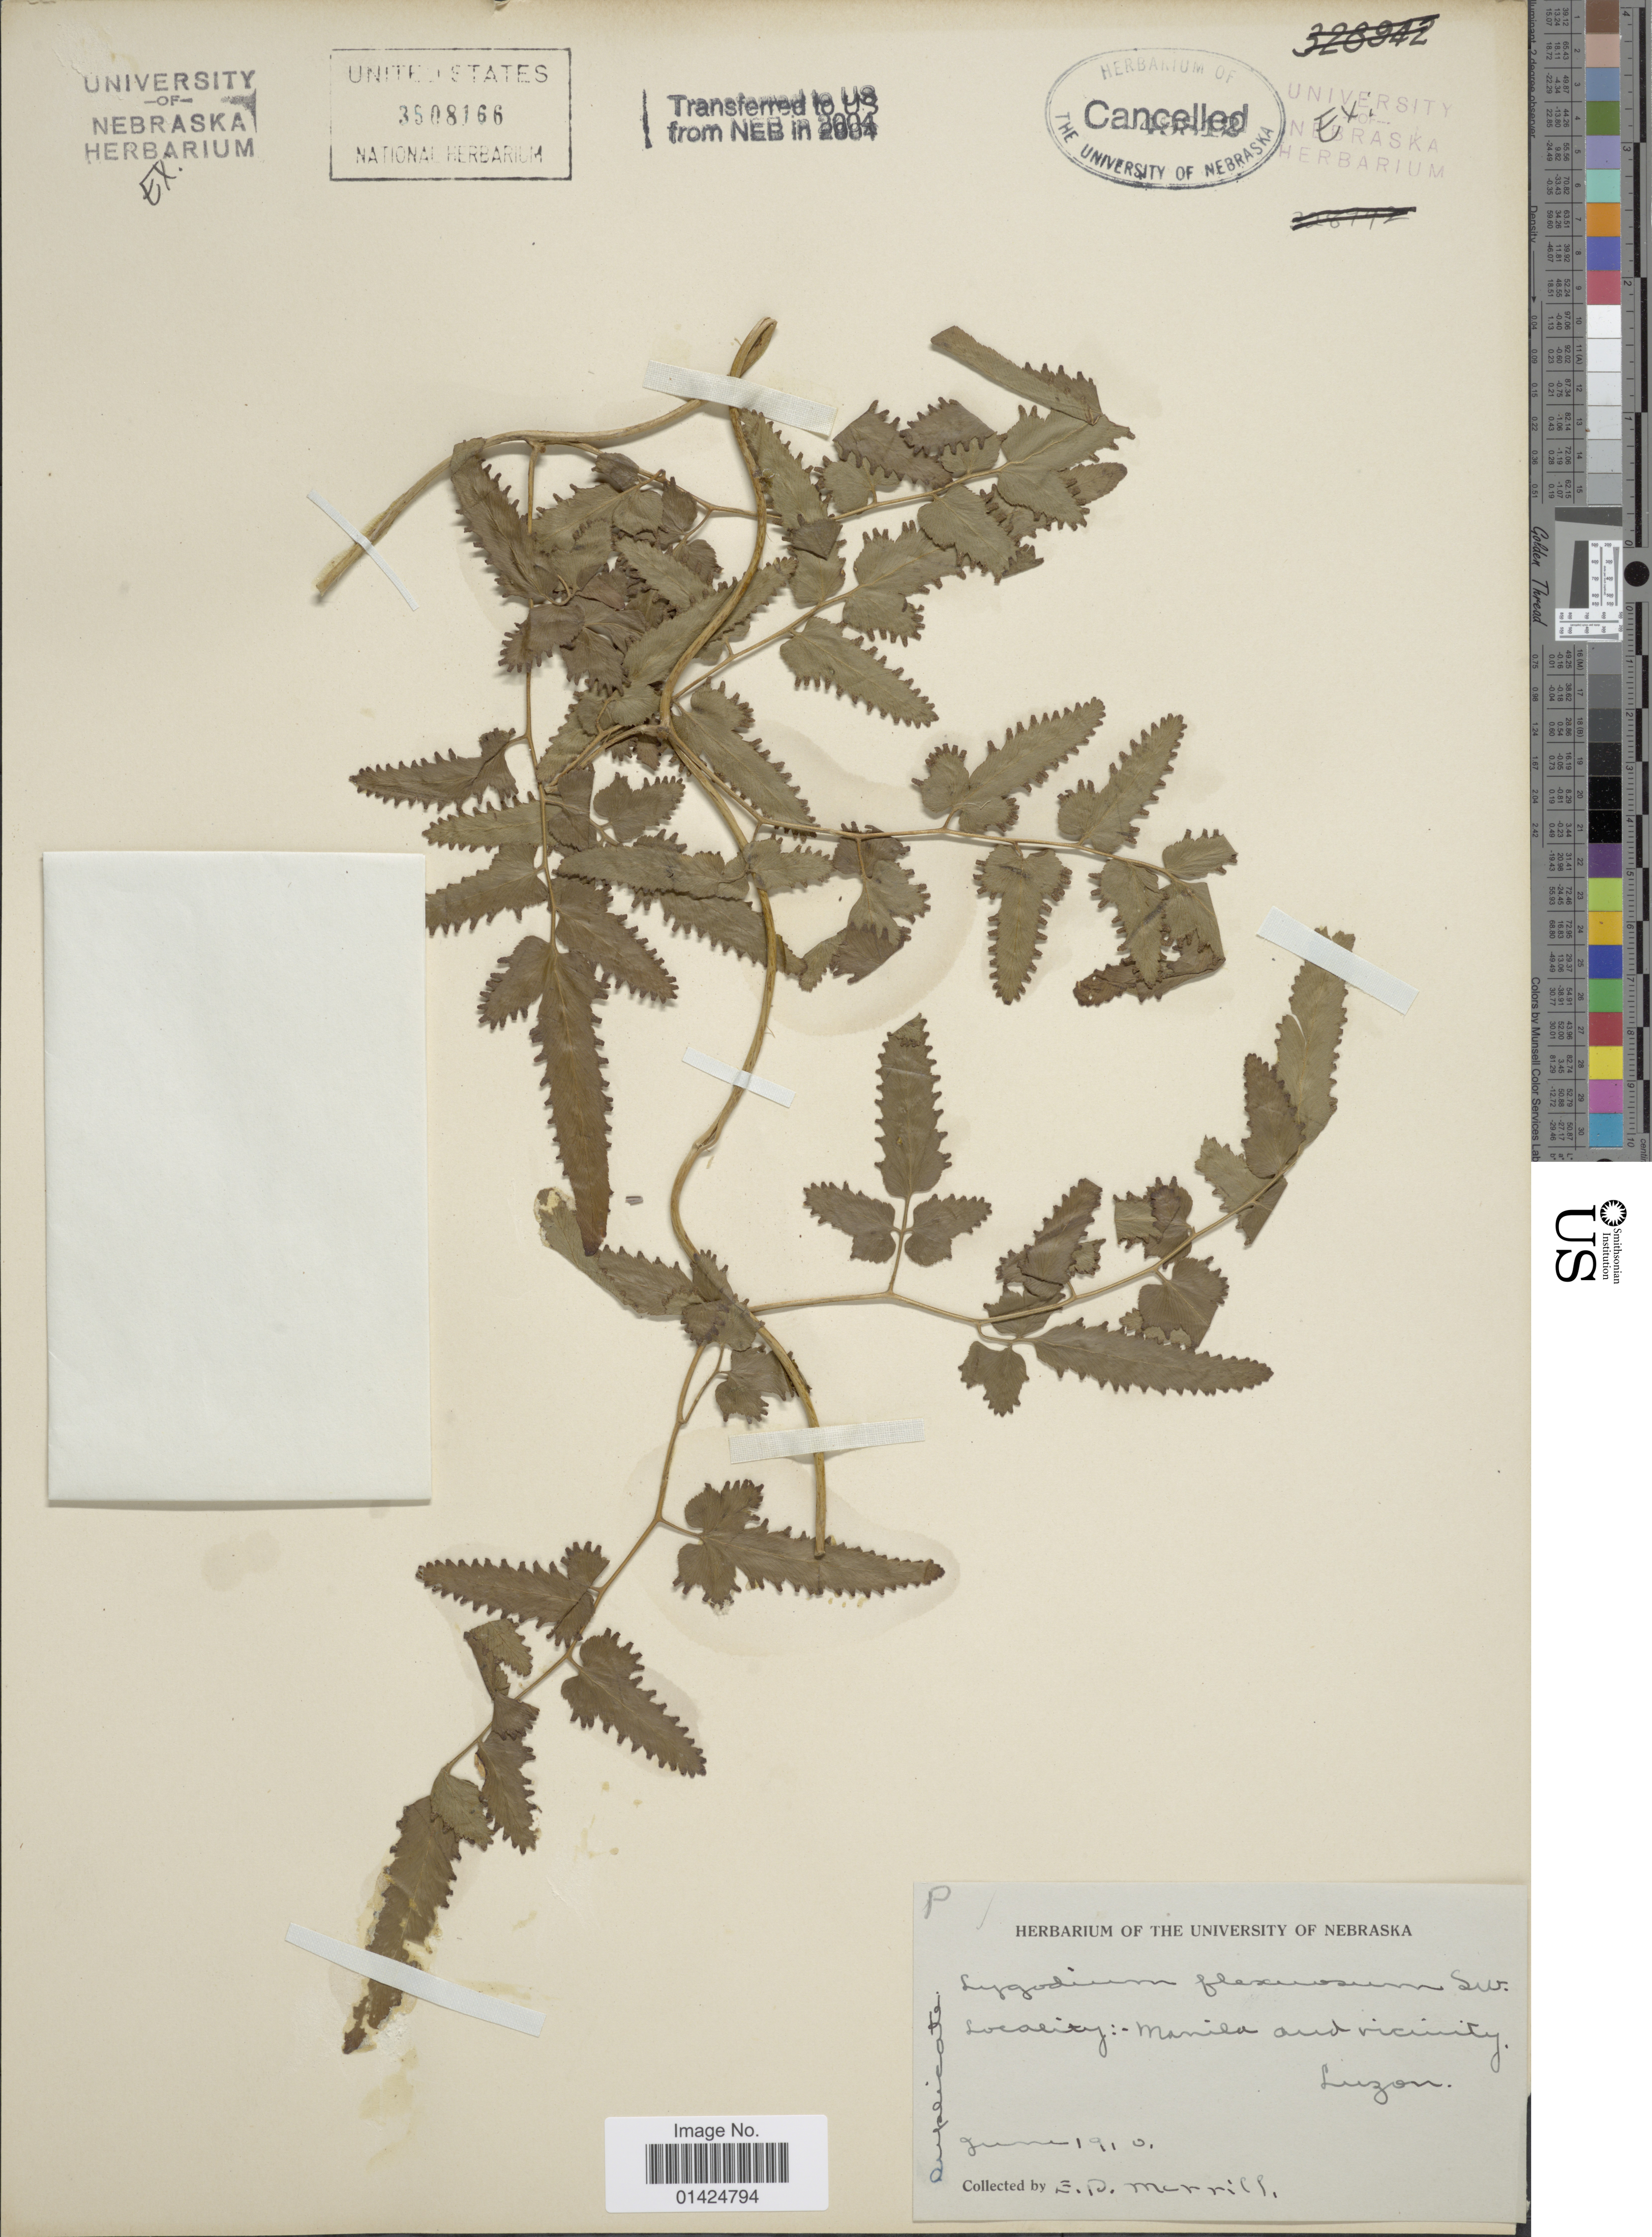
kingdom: Plantae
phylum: Tracheophyta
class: Polypodiopsida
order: Schizaeales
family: Lygodiaceae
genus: Lygodium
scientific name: Lygodium flexuosum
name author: Sw.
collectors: E. D. Merrill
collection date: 1910-06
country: Philippines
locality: Manila and vicinity Luzon.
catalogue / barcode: US 3508166